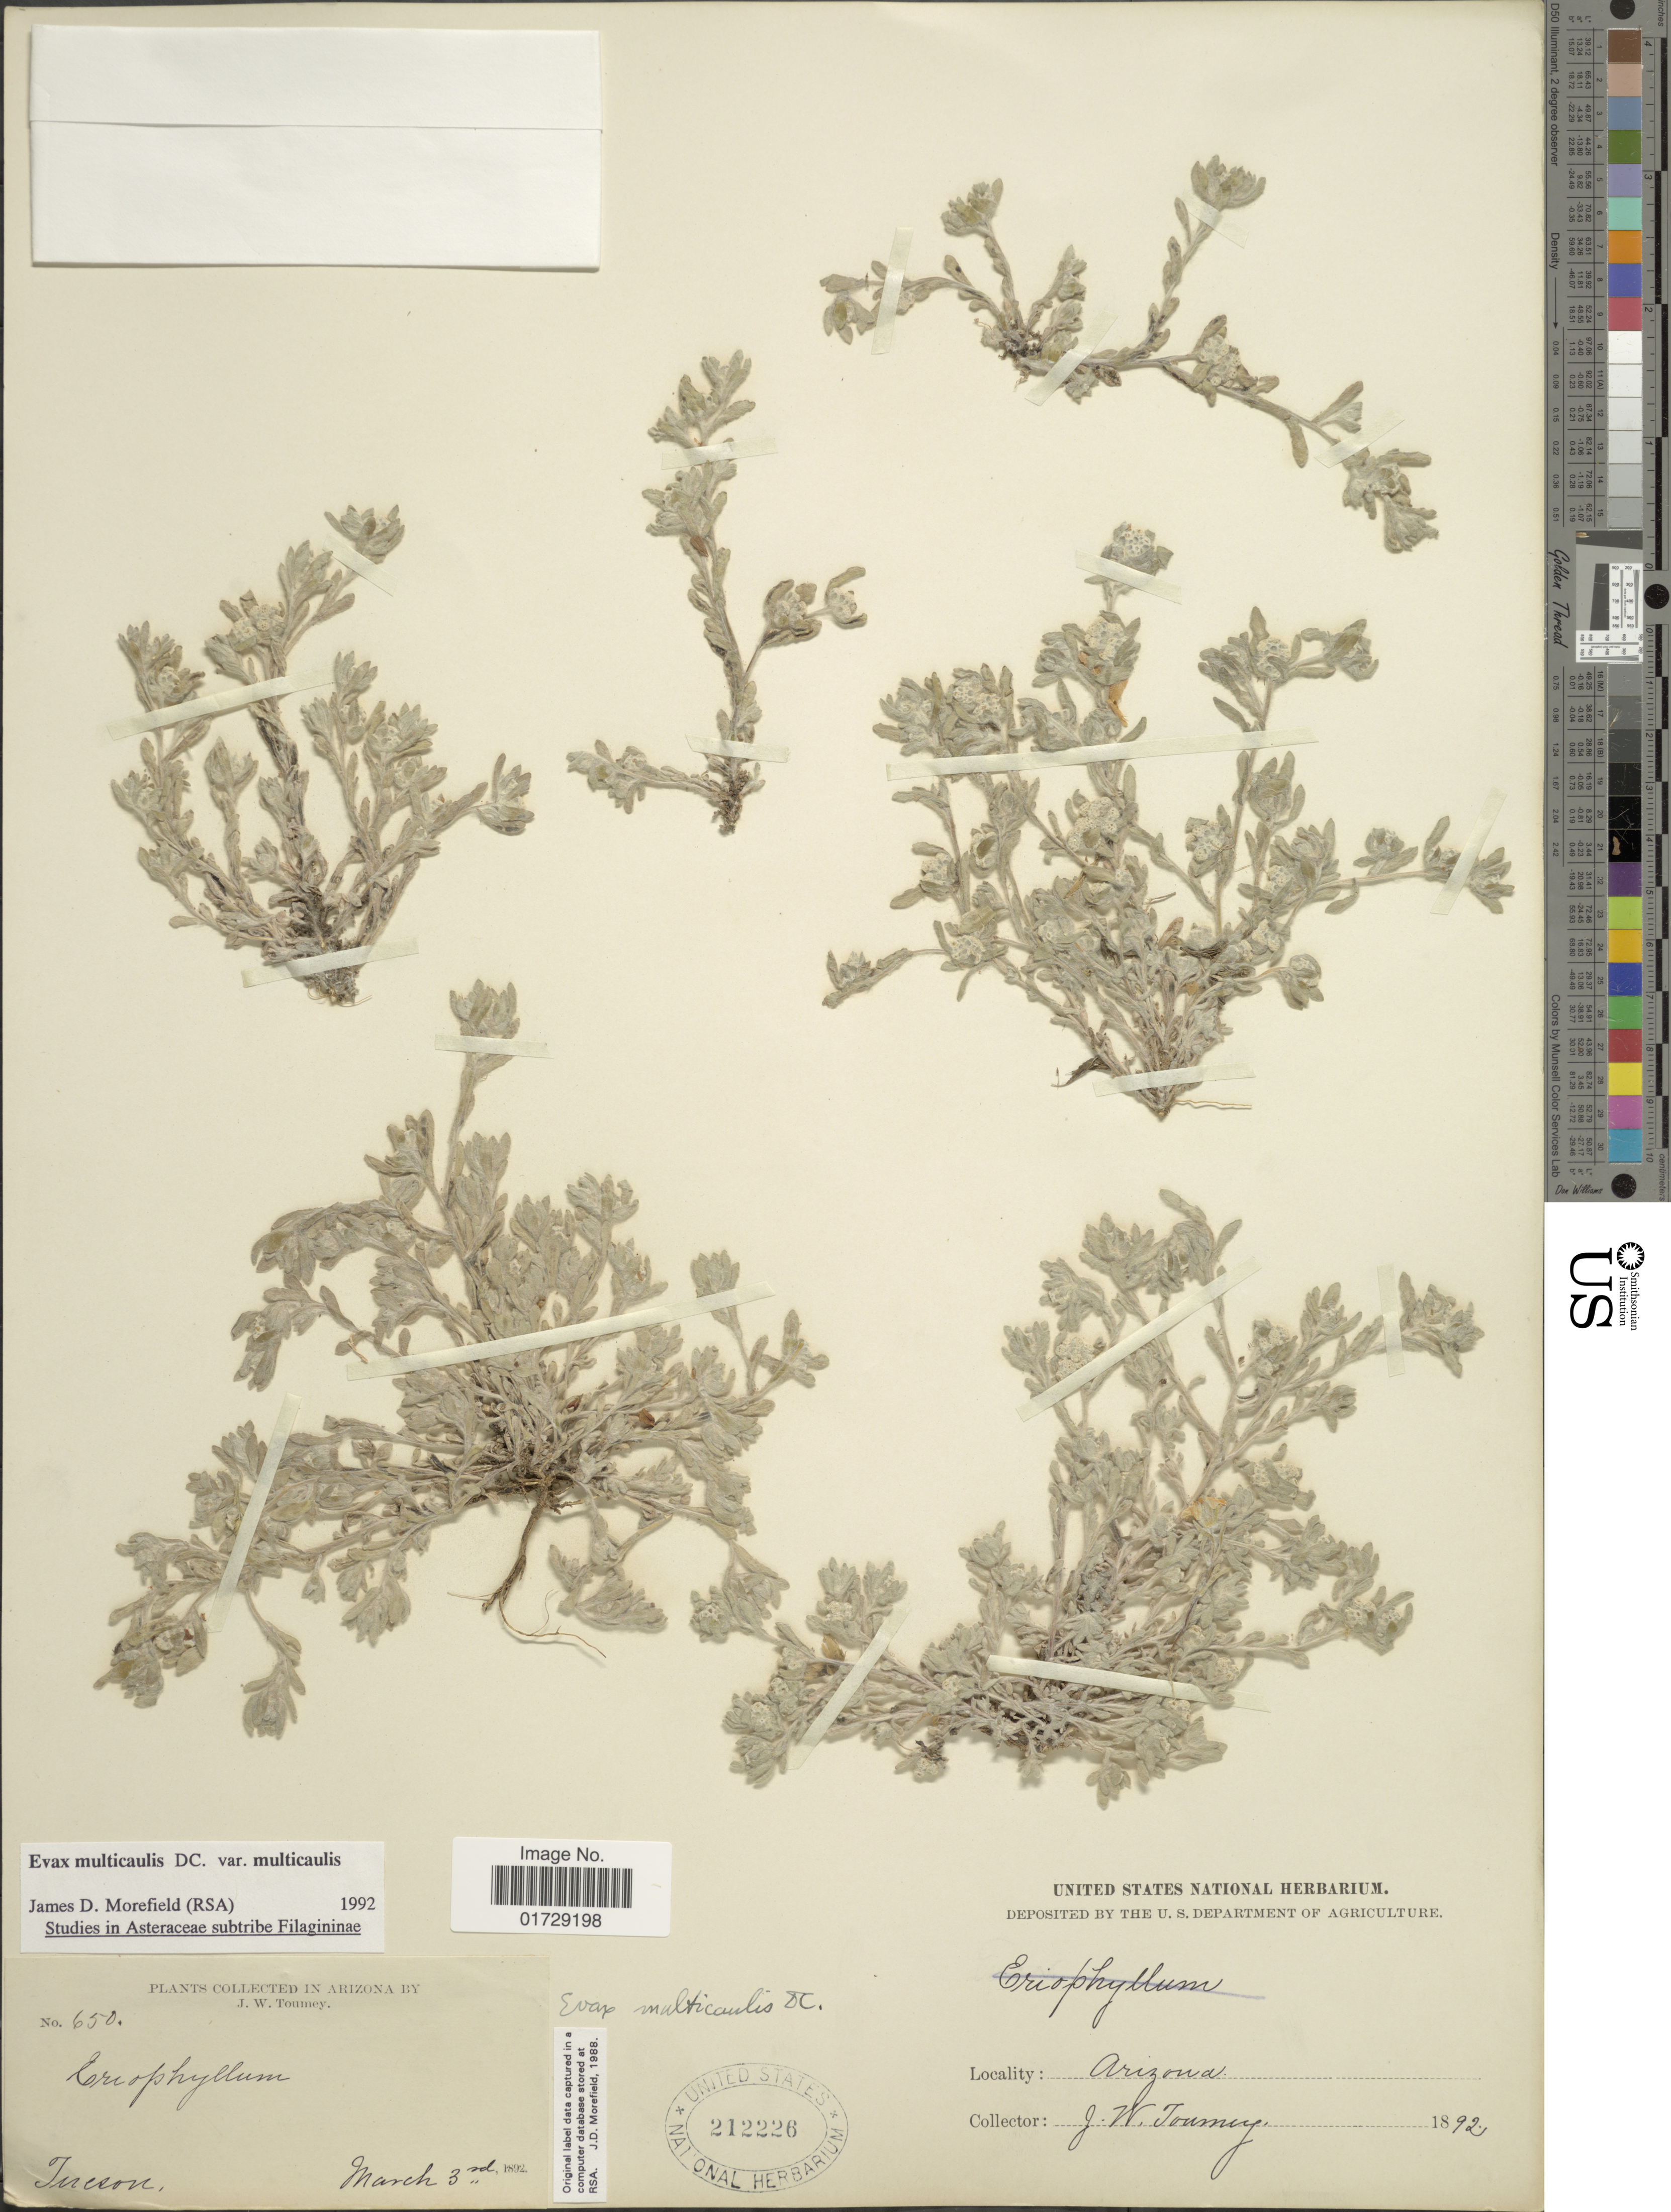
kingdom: Plantae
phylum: Tracheophyta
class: Magnoliopsida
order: Asterales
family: Asteraceae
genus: Evax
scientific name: Evax multicaulis var. multicaulis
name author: DC.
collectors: J. W. Toumey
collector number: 650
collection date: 1892-03-03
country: United States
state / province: Arizona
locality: Tucson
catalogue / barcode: US 212226